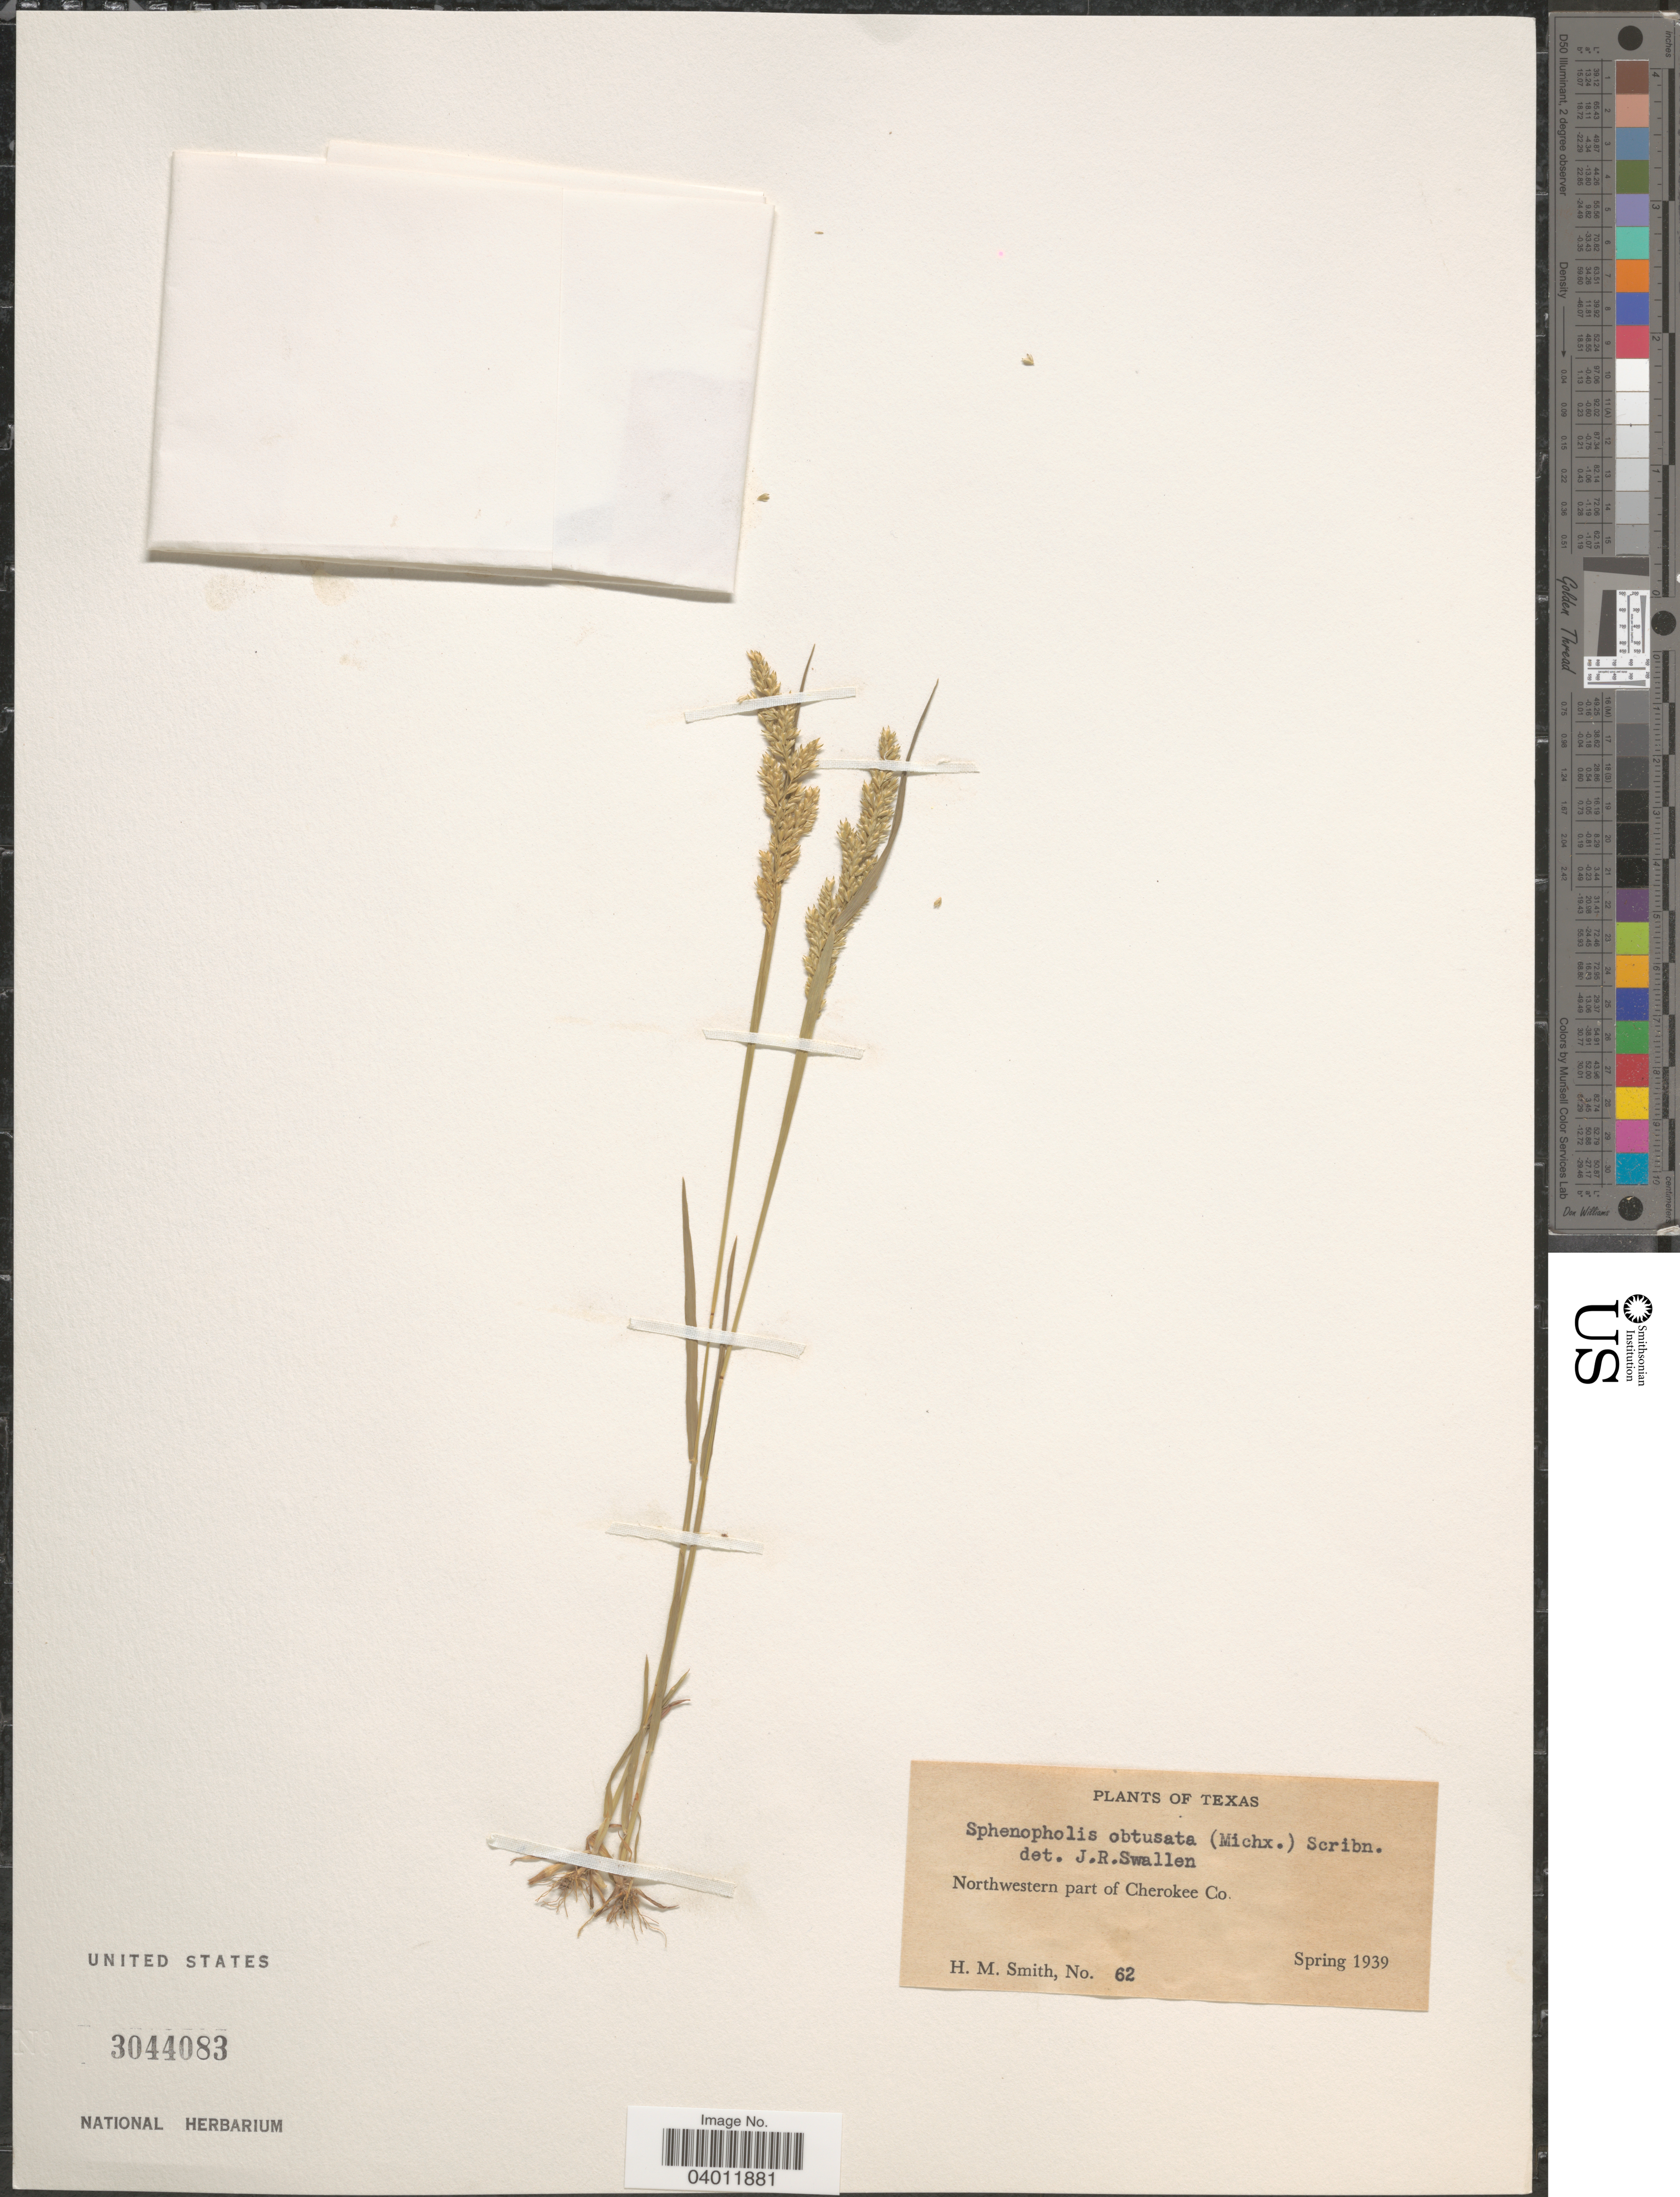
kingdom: Plantae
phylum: Tracheophyta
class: Liliopsida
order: Poales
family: Poaceae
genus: Sphenopholis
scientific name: Sphenopholis obtusata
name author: (Michx.) Scribn.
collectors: H. M. Smith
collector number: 62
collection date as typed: Spring 1939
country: United States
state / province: Texas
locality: Northwestern part of Cherokee Co.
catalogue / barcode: US 3044083